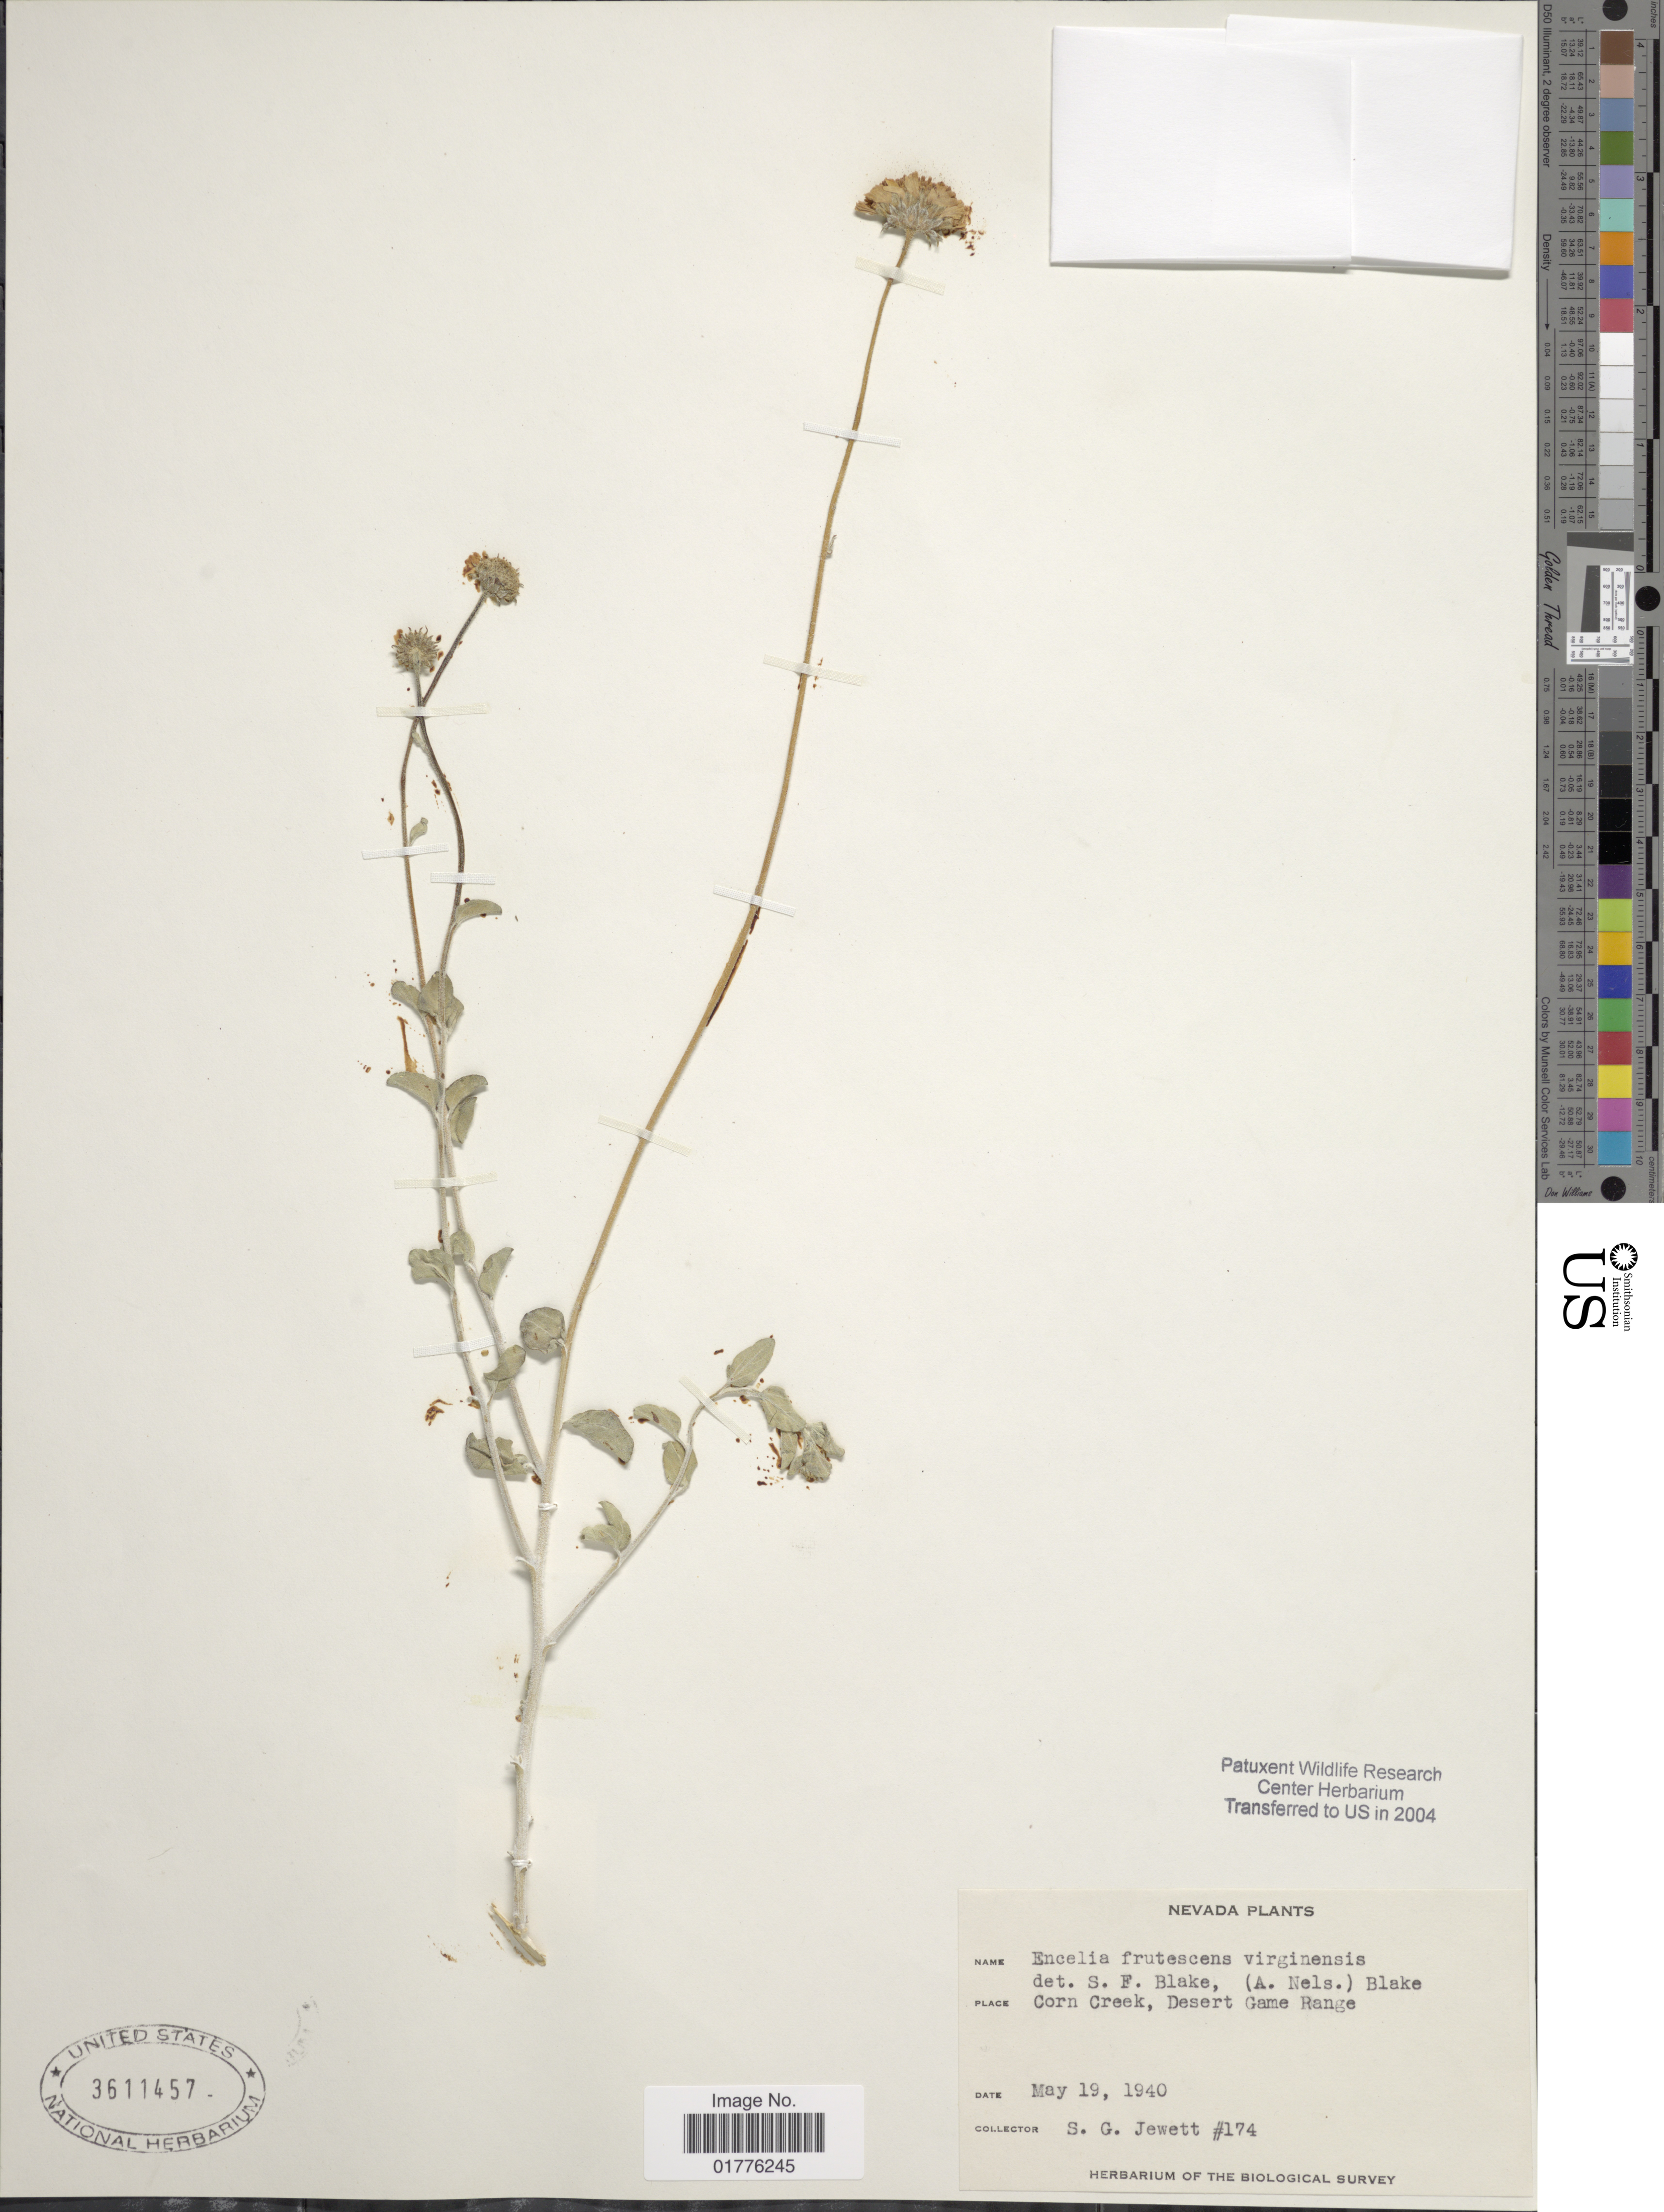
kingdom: Plantae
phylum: Tracheophyta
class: Magnoliopsida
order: Asterales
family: Asteraceae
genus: Encelia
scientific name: Encelia frutescens var. actonii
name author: (Elmer) S.F. Blake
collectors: S. Jewett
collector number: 174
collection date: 1940-05-19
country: United States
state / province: Nevada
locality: Corn Creek, Desert Game Range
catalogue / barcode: US 3611457